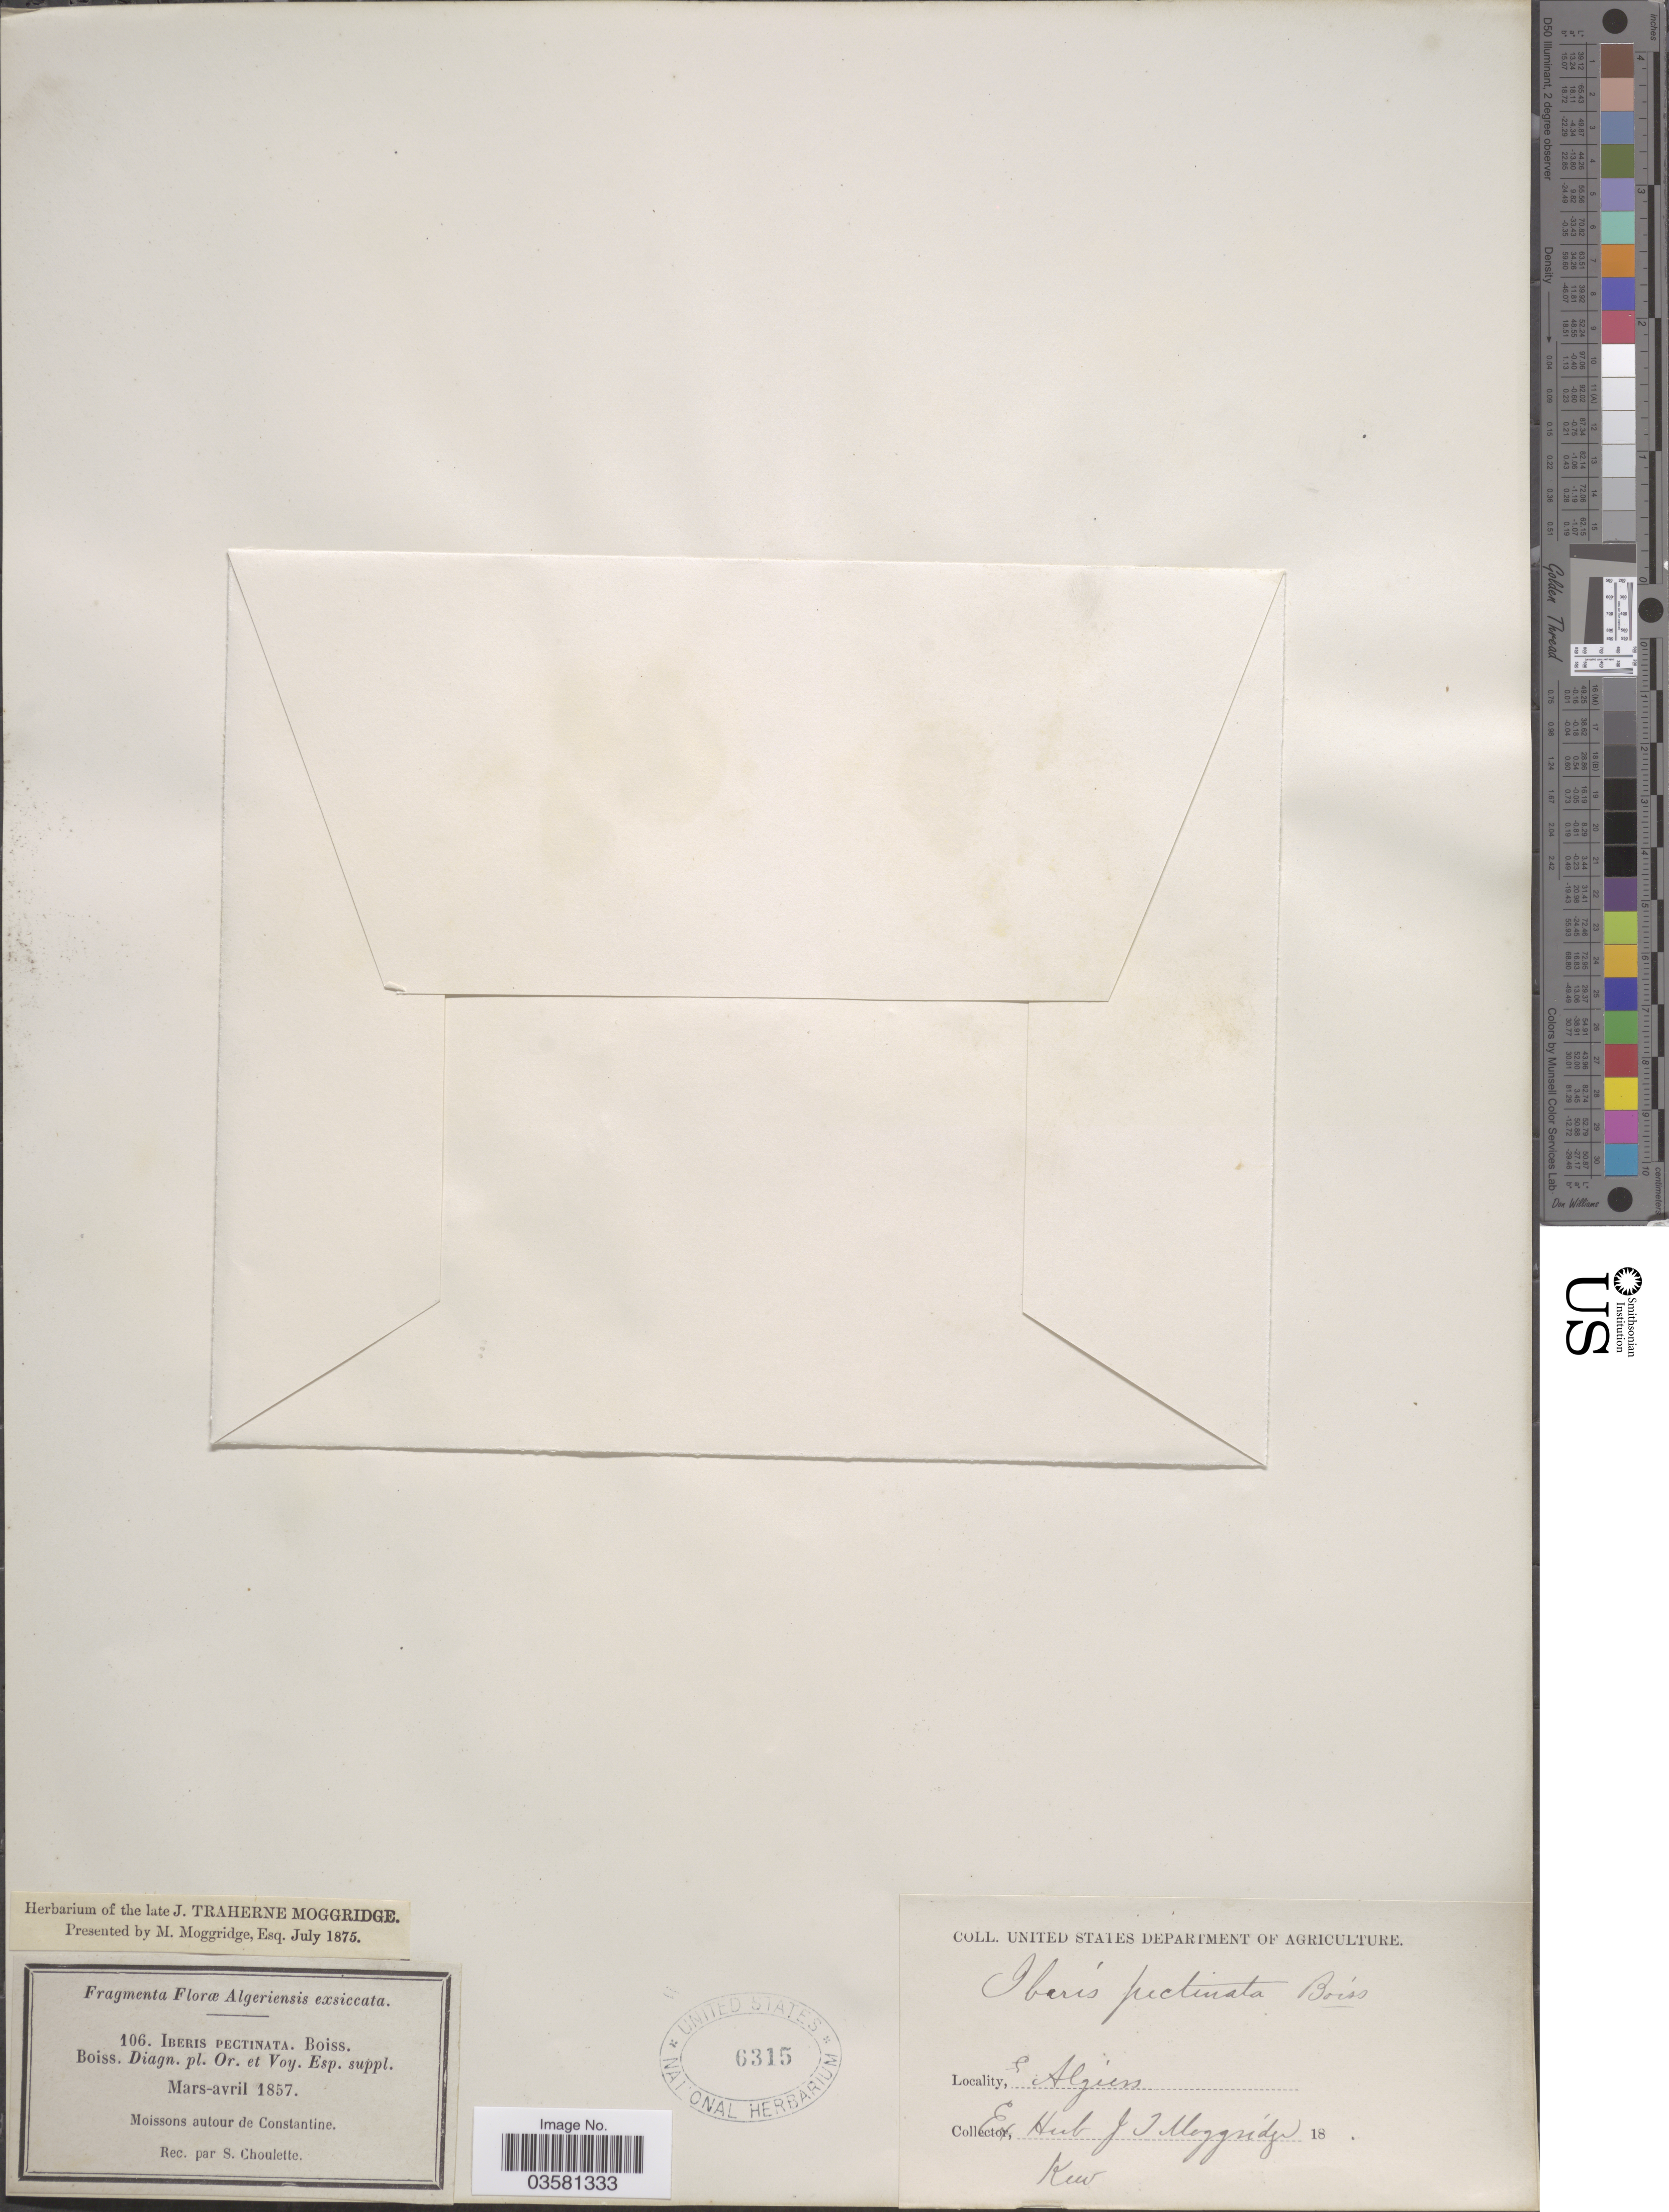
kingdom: Plantae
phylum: Tracheophyta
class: Magnoliopsida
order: Brassicales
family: Brassicaceae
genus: Iberis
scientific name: Iberis pectinata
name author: Boiss. & Reut.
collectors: S. Choulette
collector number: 106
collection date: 1857-03/1857-04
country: Algeria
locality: Algeriensis. Moissons autour de Constantine.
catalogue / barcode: US 6315